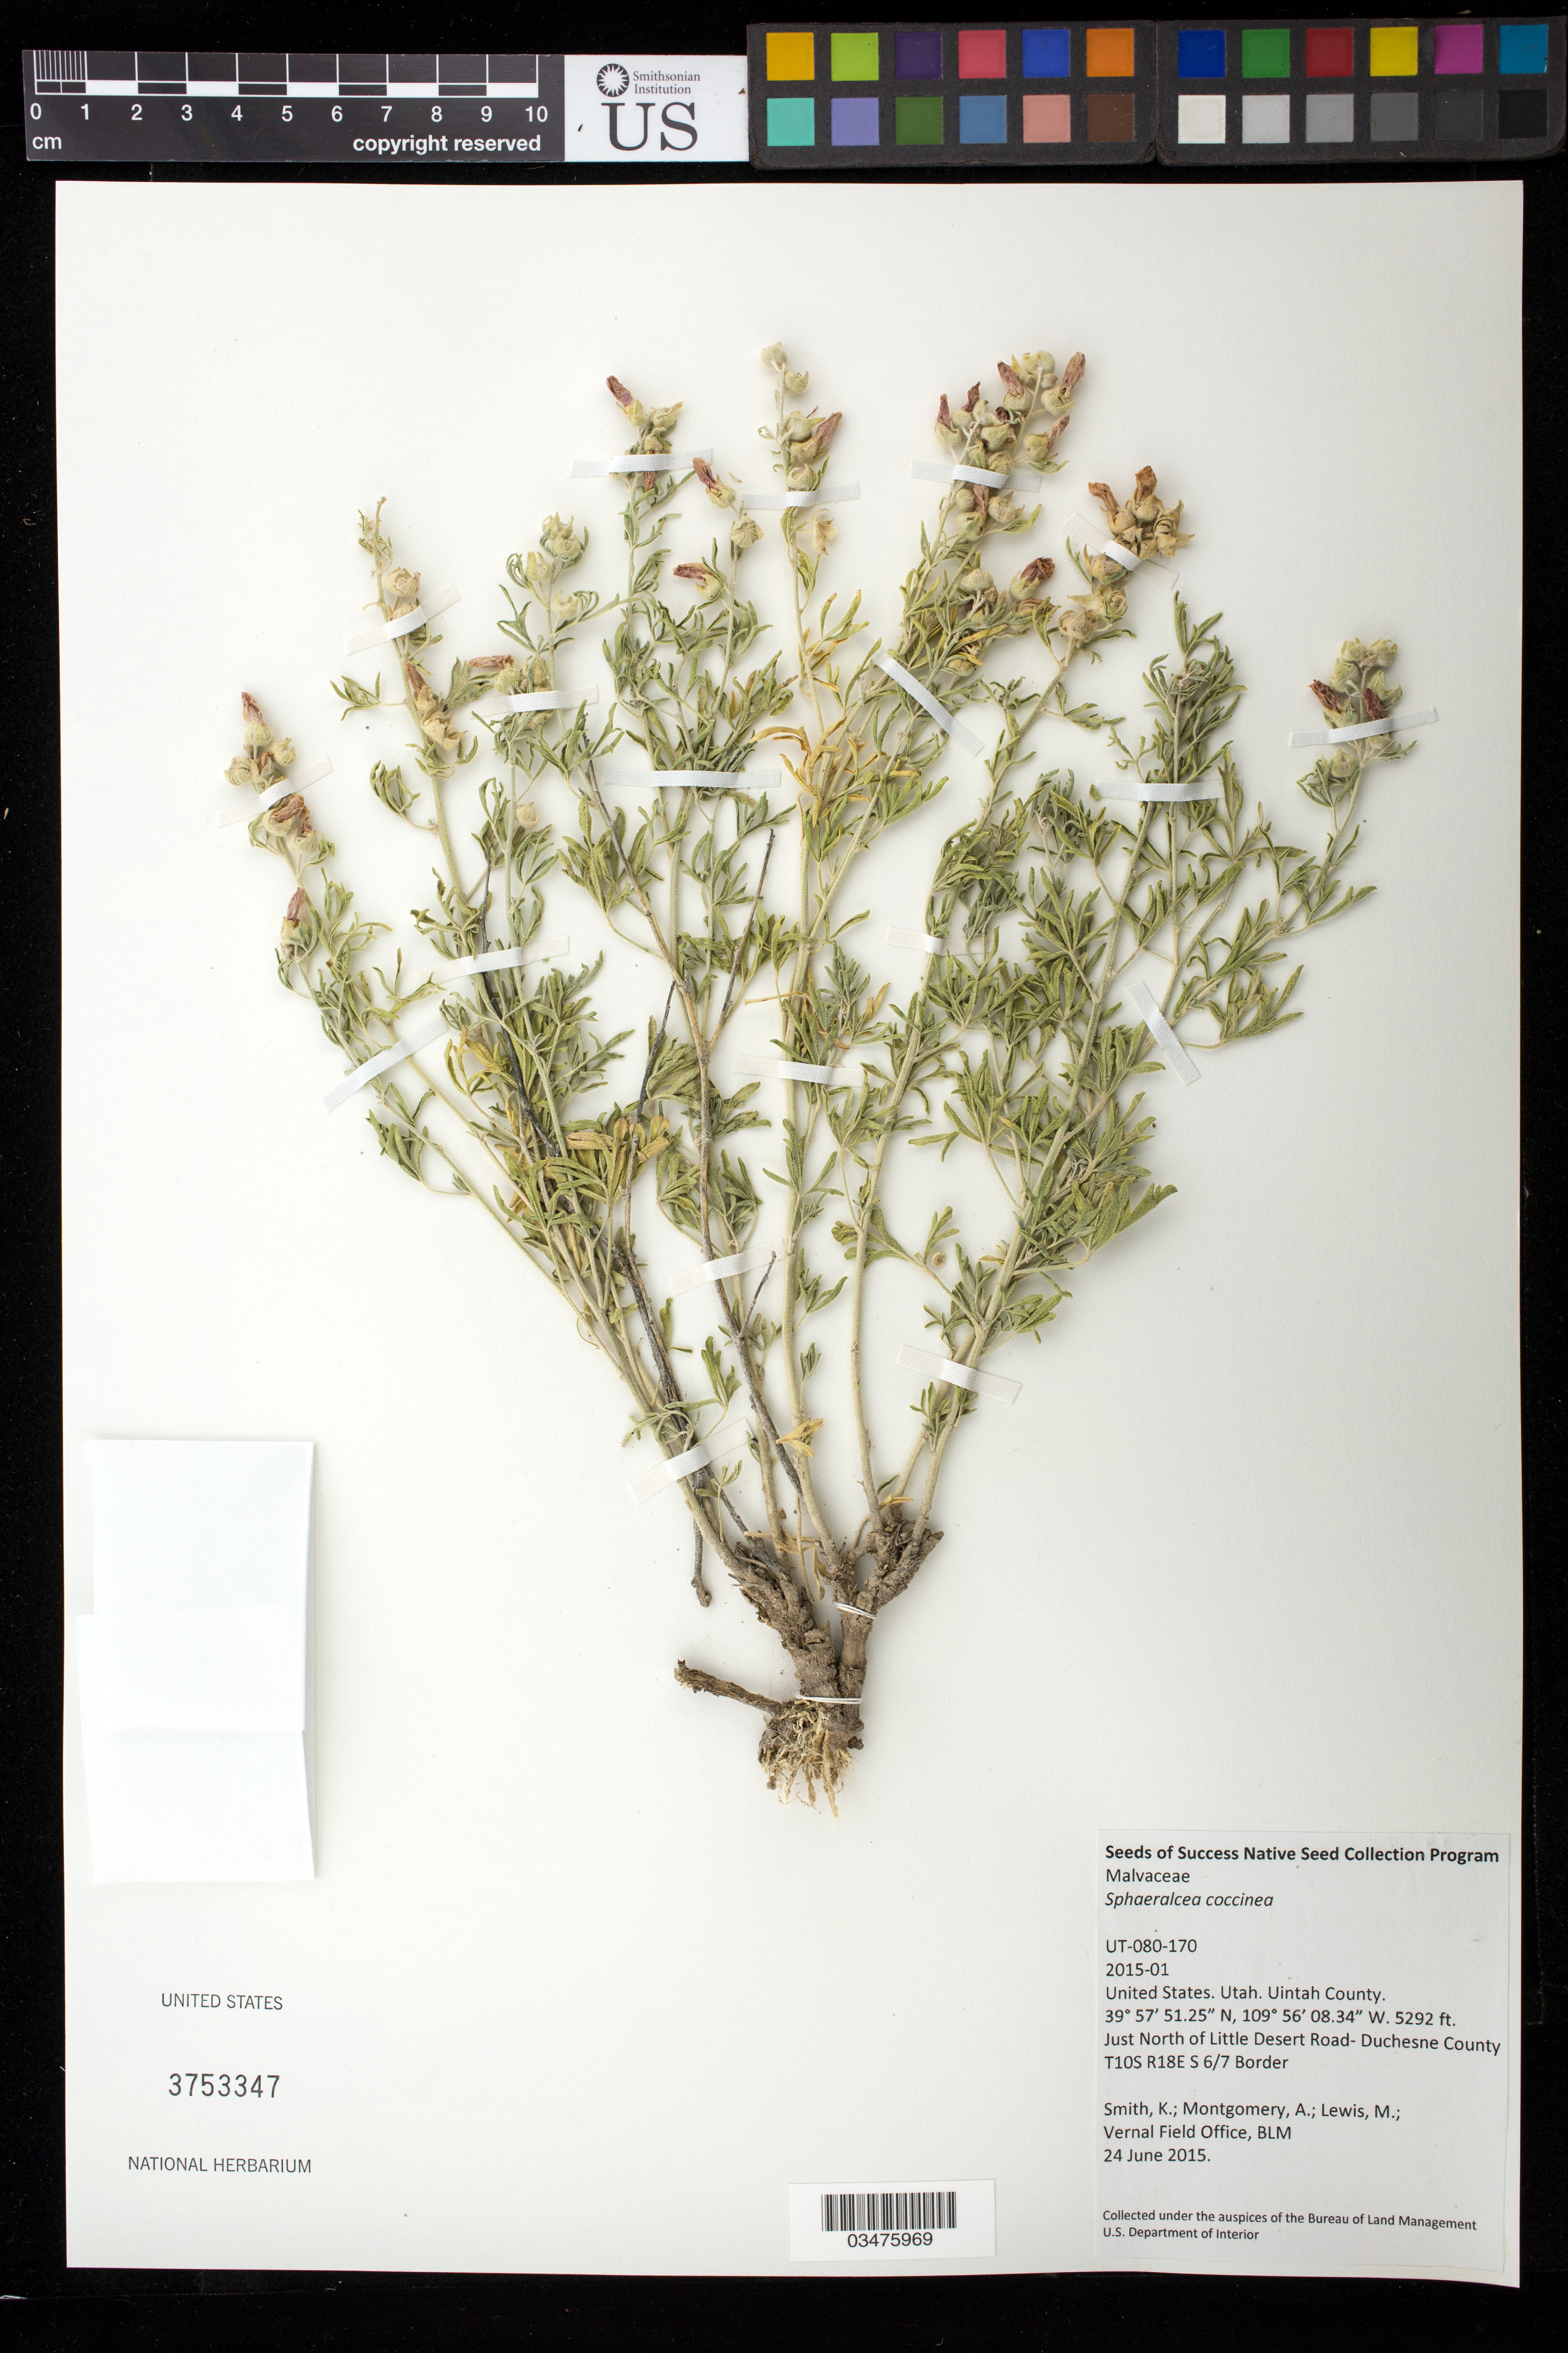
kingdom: Plantae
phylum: Tracheophyta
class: Magnoliopsida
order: Malvales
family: Malvaceae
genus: Sphaeralcea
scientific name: Sphaeralcea coccinea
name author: (Nutt.) Rydb.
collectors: K. Smith, A. Montgomery & M. Lewis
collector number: UT-080-170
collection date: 2015-06-24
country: United States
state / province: Utah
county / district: Uintah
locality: N of Little Desert Road-Duchense County Border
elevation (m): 1613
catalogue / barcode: US 3753347